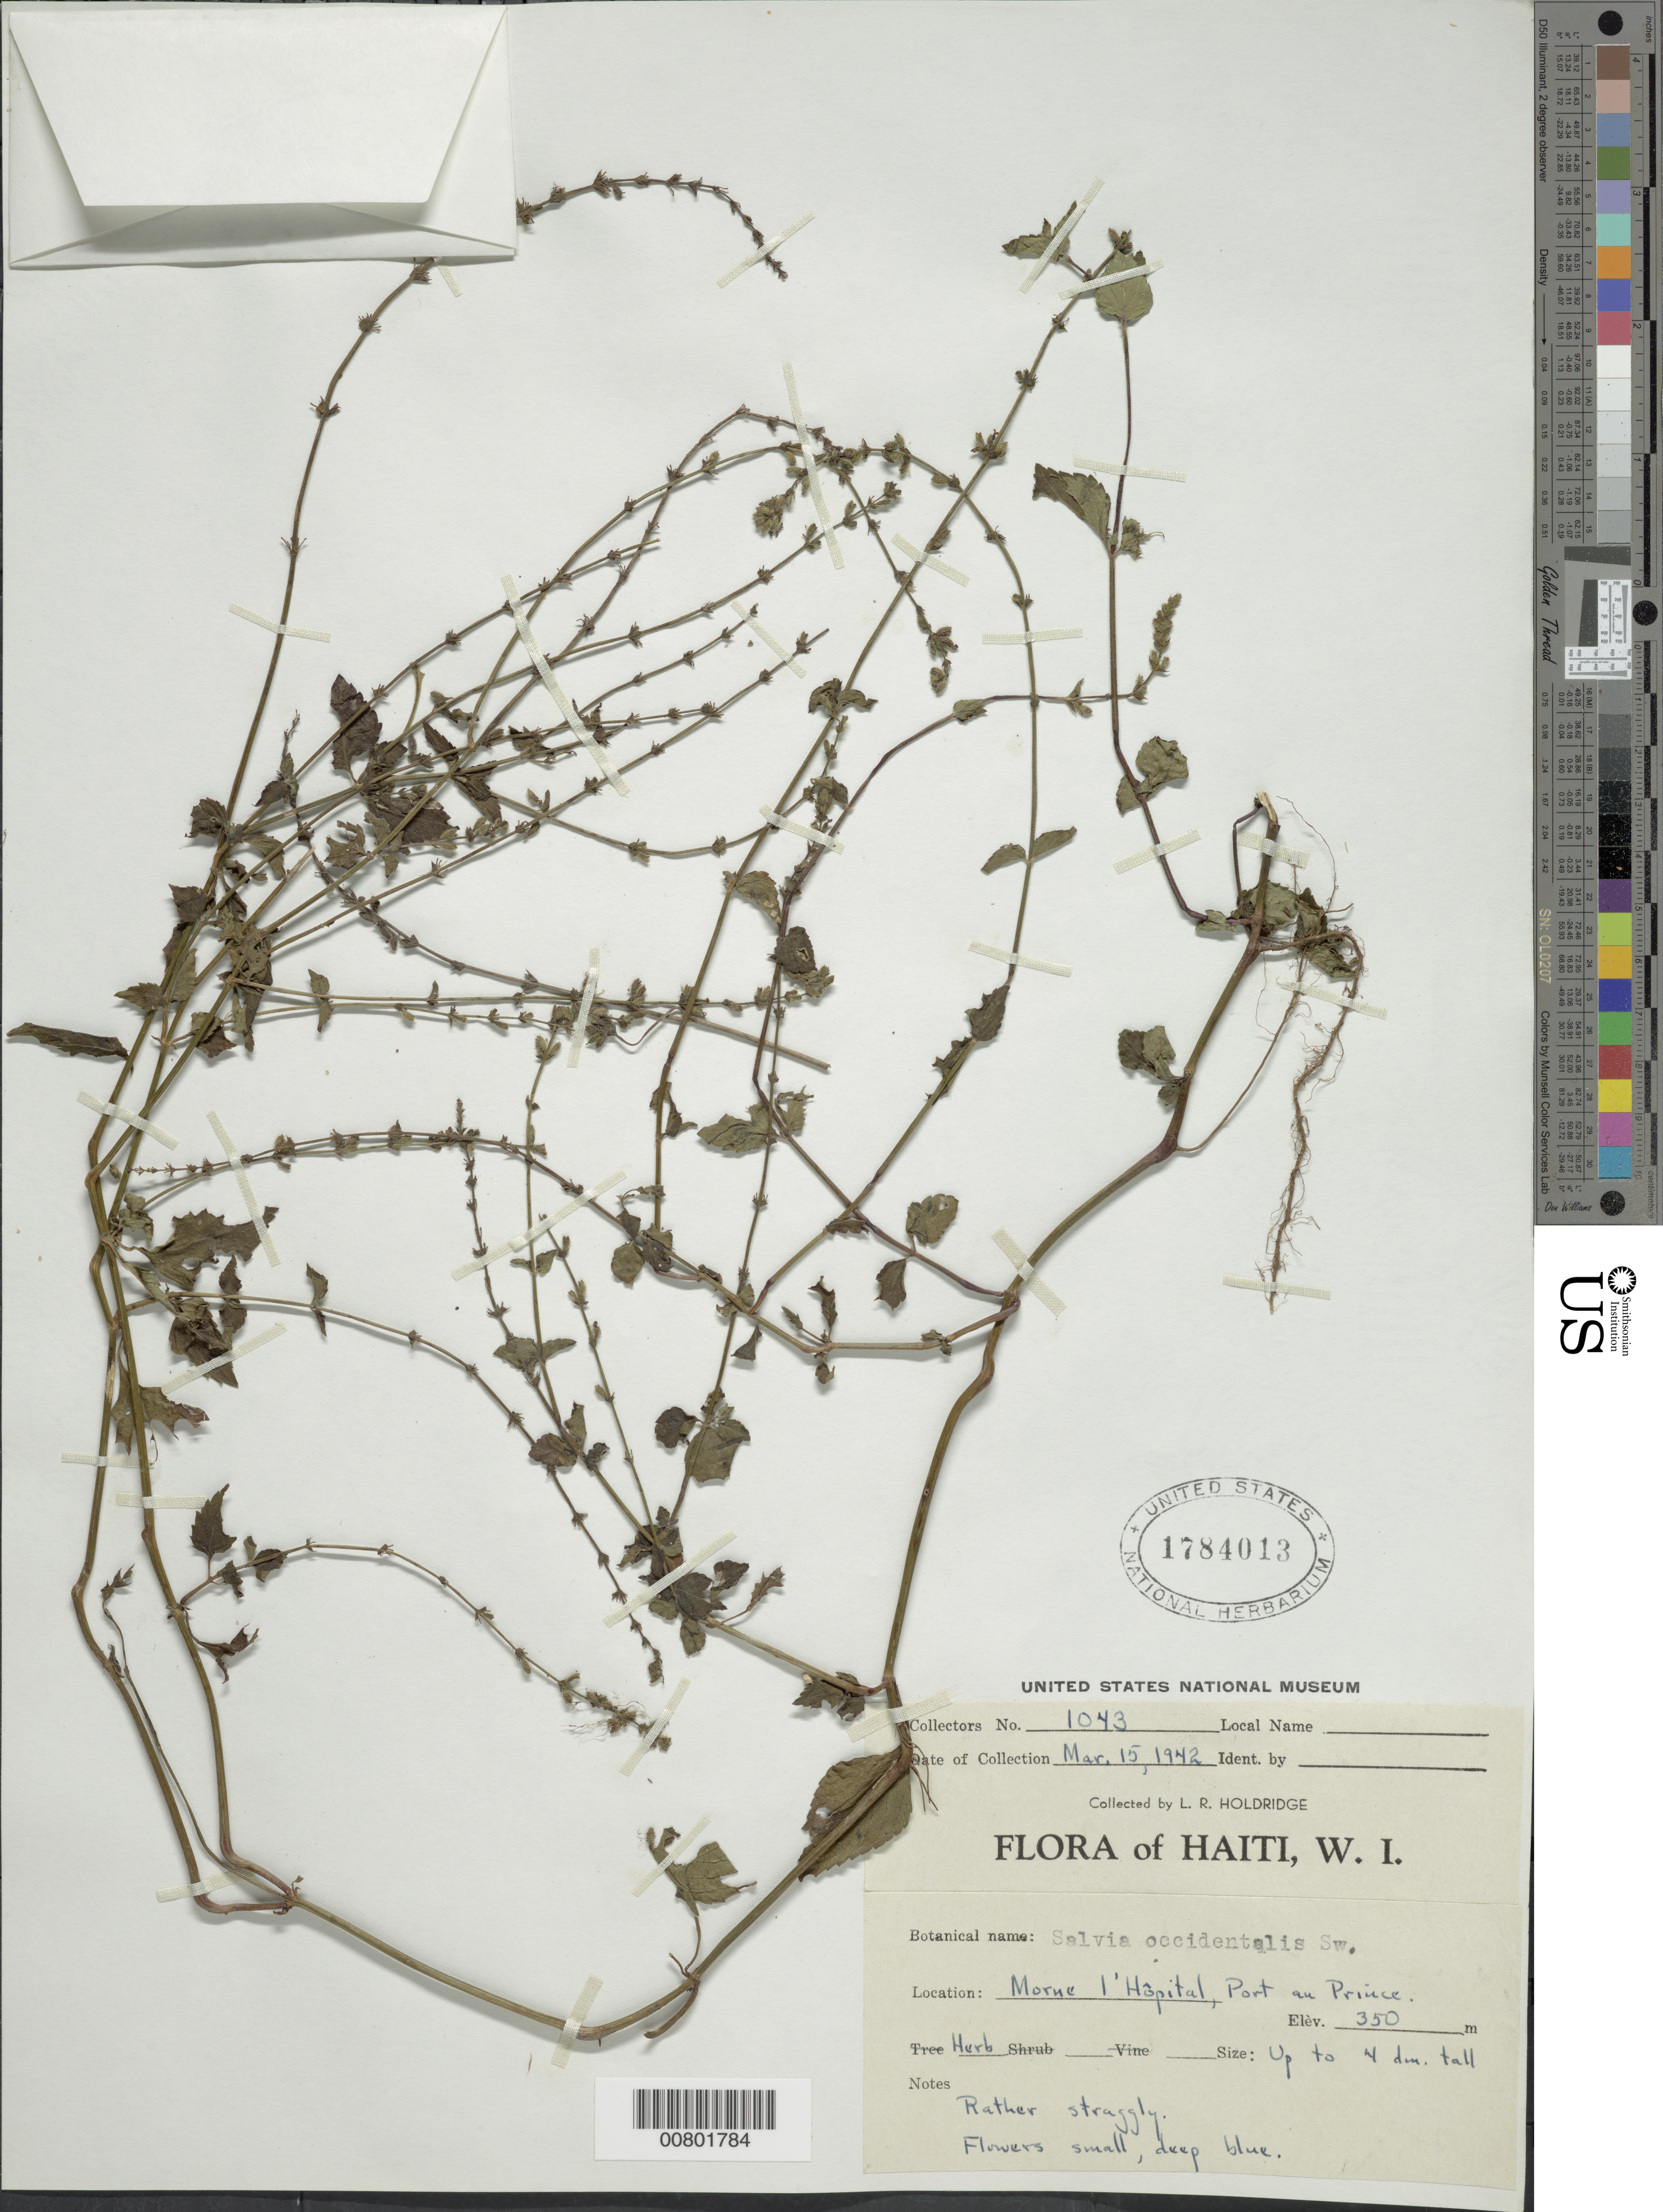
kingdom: Plantae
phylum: Tracheophyta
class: Magnoliopsida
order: Lamiales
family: Lamiaceae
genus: Salvia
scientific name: Salvia occidentalis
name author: Sw.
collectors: L. Holdridge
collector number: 1043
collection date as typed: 15 Mar 1942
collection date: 1942-03-15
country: Haiti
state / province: Ouest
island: Hispaniola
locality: Morne l'Hôpital, Port au Prince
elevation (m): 350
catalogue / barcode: US 1784013